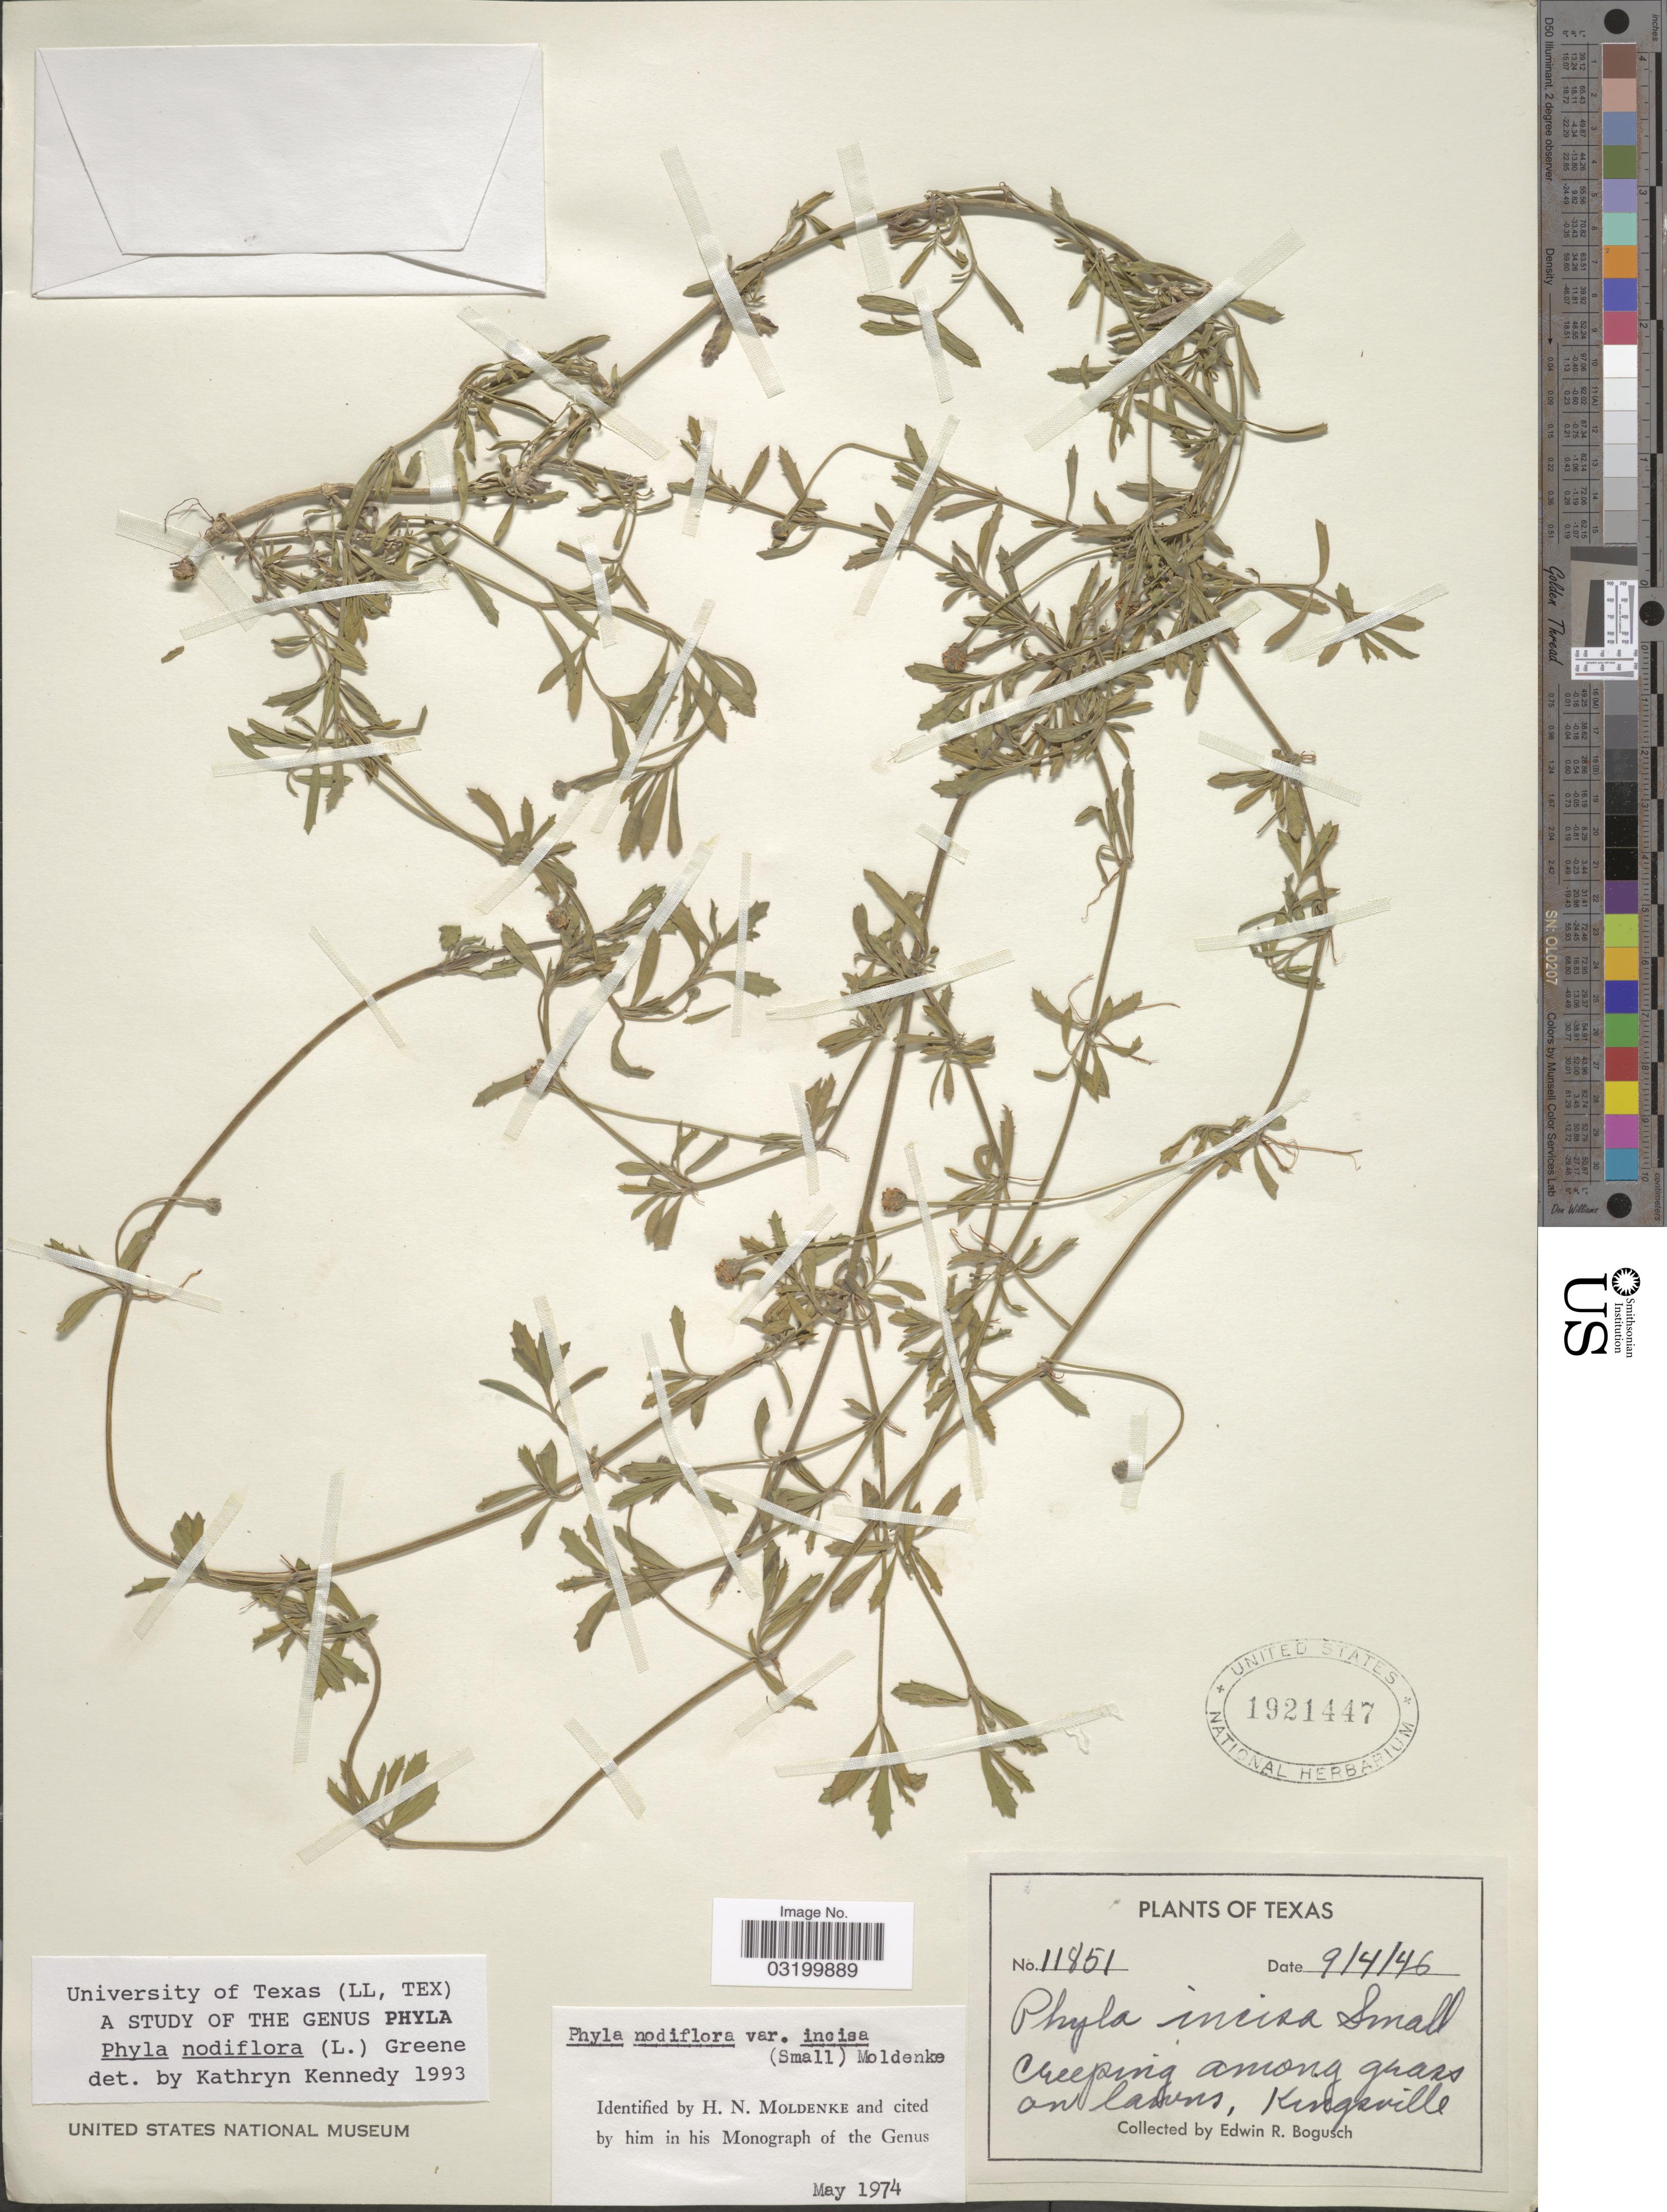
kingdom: Plantae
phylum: Tracheophyta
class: Magnoliopsida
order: Lamiales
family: Verbenaceae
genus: Phyla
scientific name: Phyla nodiflora var. nodiflora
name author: (L.) Greene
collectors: E. Bogusch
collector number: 11851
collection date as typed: Transcribed d/m/y: 4/9/46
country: United States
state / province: Texas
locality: Kingsville.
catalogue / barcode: US 1921447